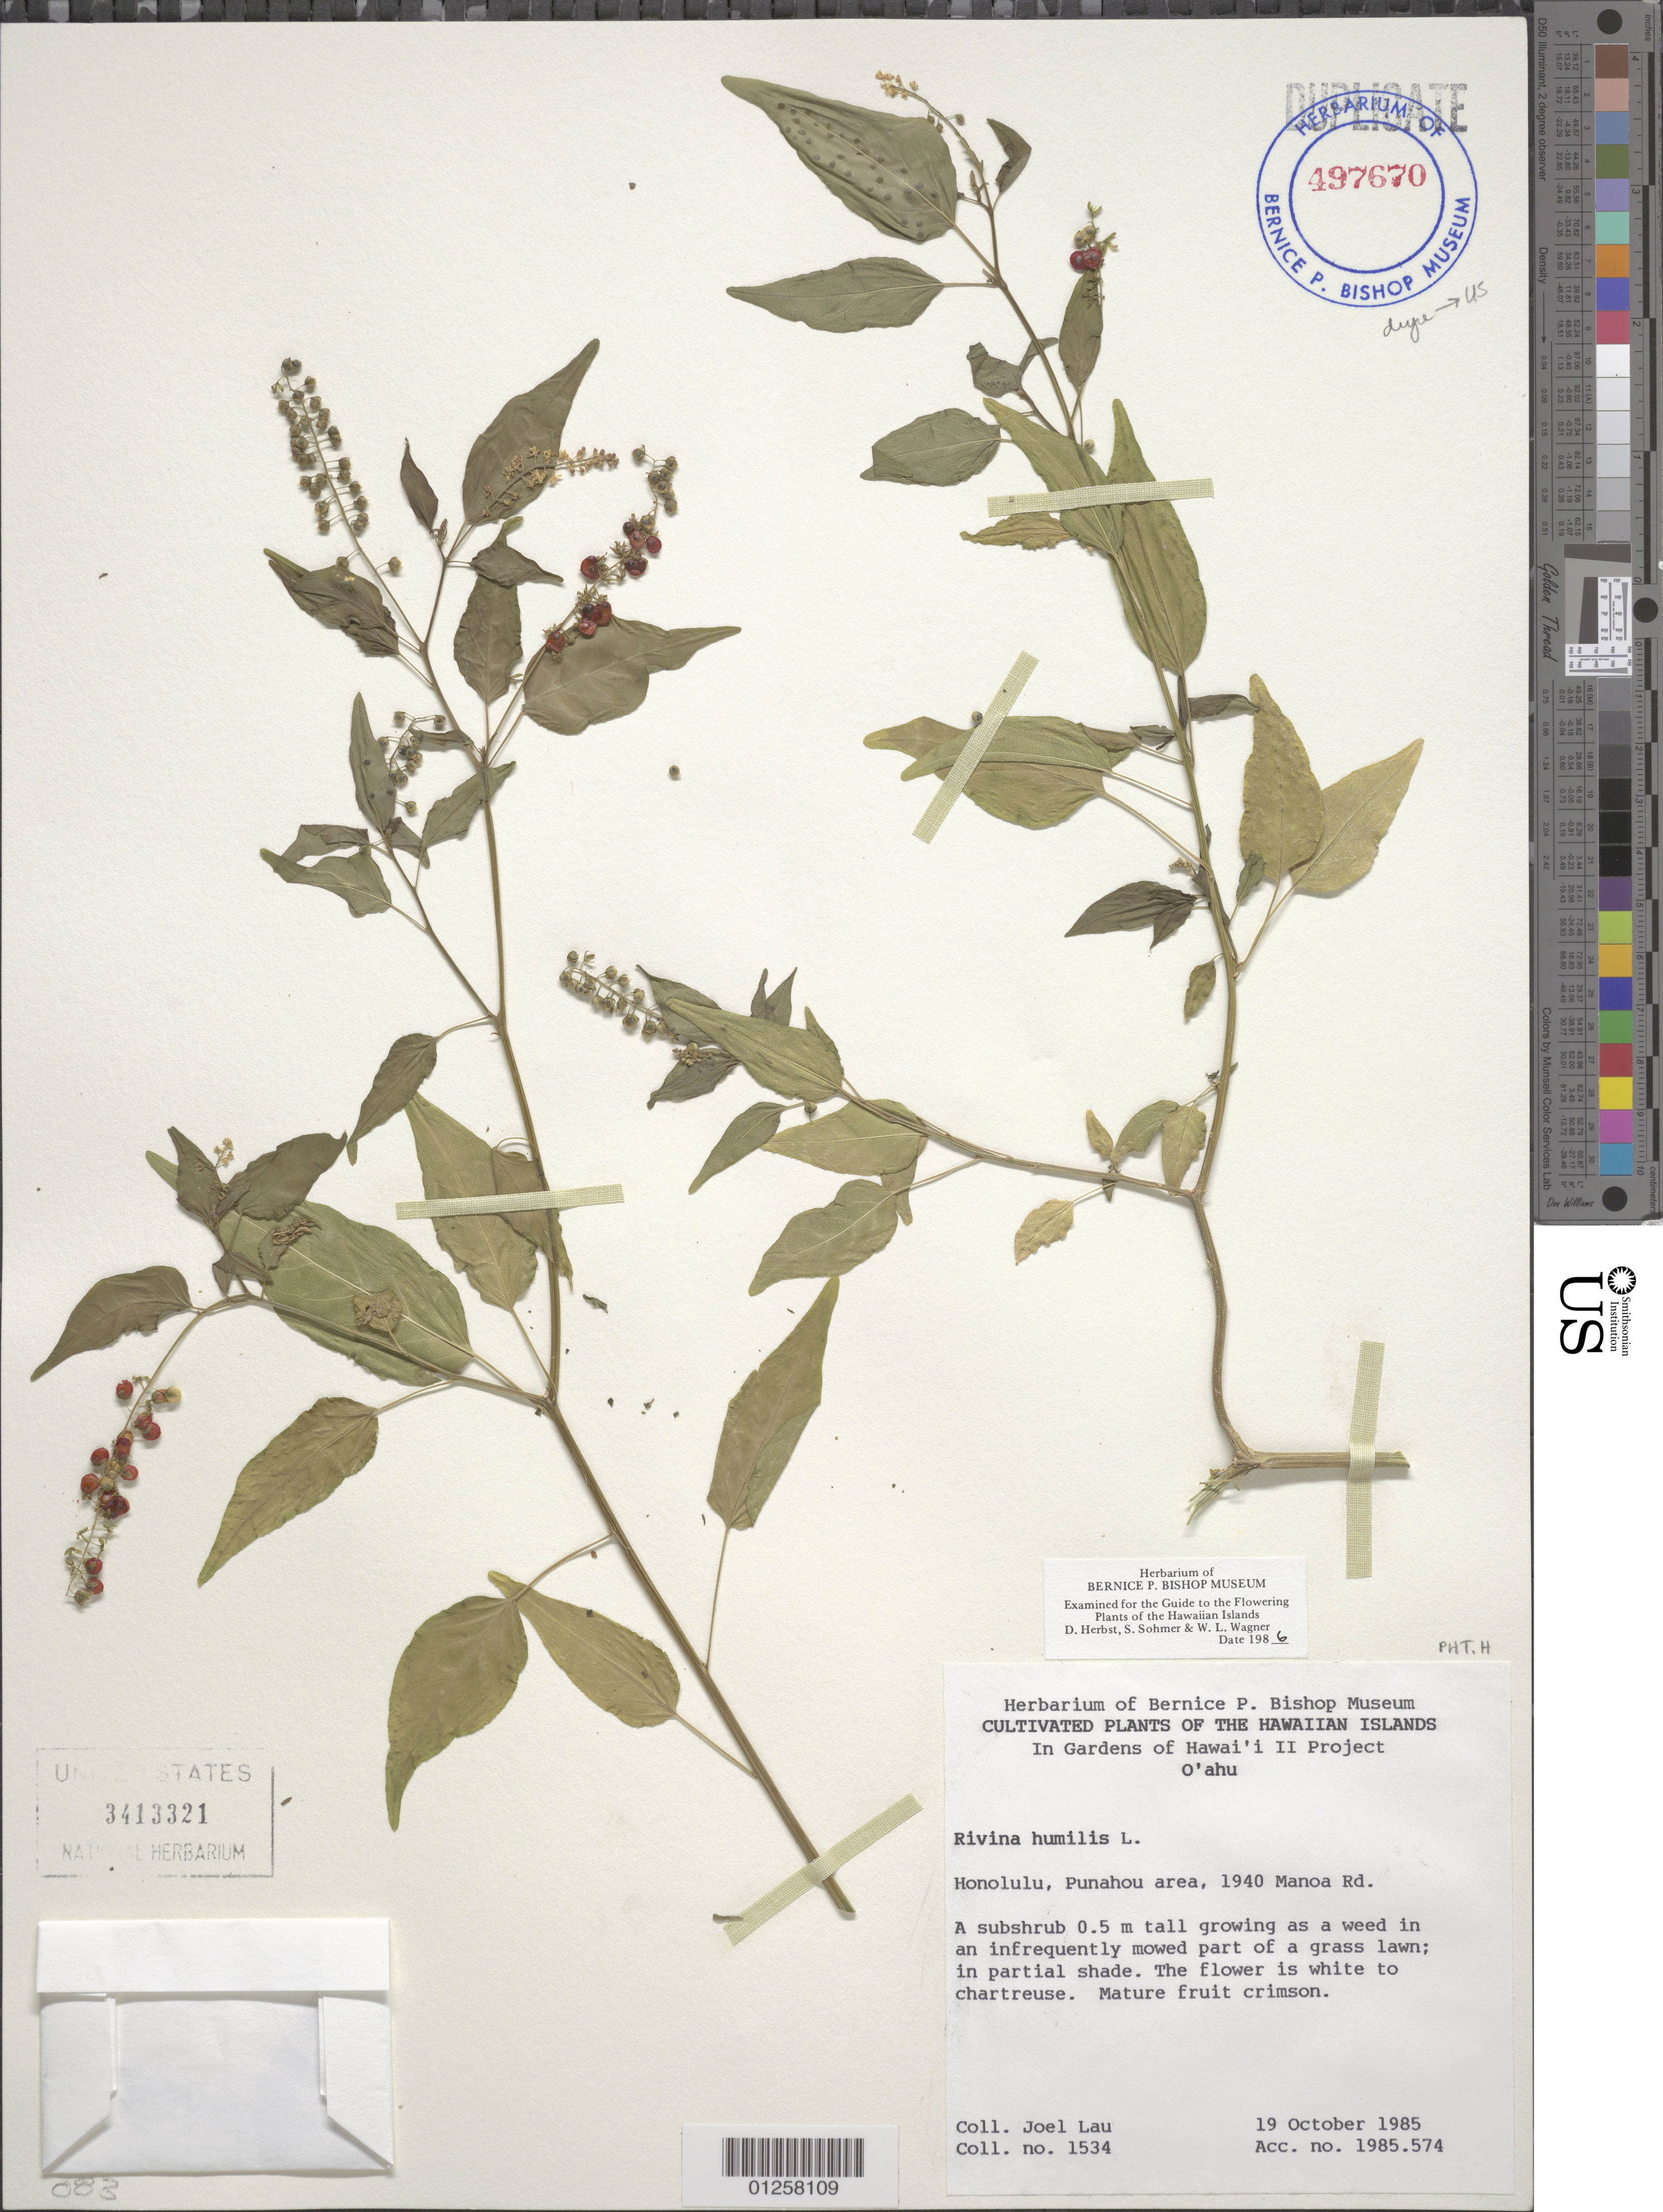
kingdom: Plantae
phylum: Tracheophyta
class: Magnoliopsida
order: Caryophyllales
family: Phytolaccaceae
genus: Rivina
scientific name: Rivina humilis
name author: L.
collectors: J. Lau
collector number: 1534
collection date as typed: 19 Oct 1985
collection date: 1985-10-19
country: United States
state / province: Hawaii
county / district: Honolulu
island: Oahu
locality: Punahou area, 1940 Manoa Rd.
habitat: In partial shade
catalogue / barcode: US 3413321